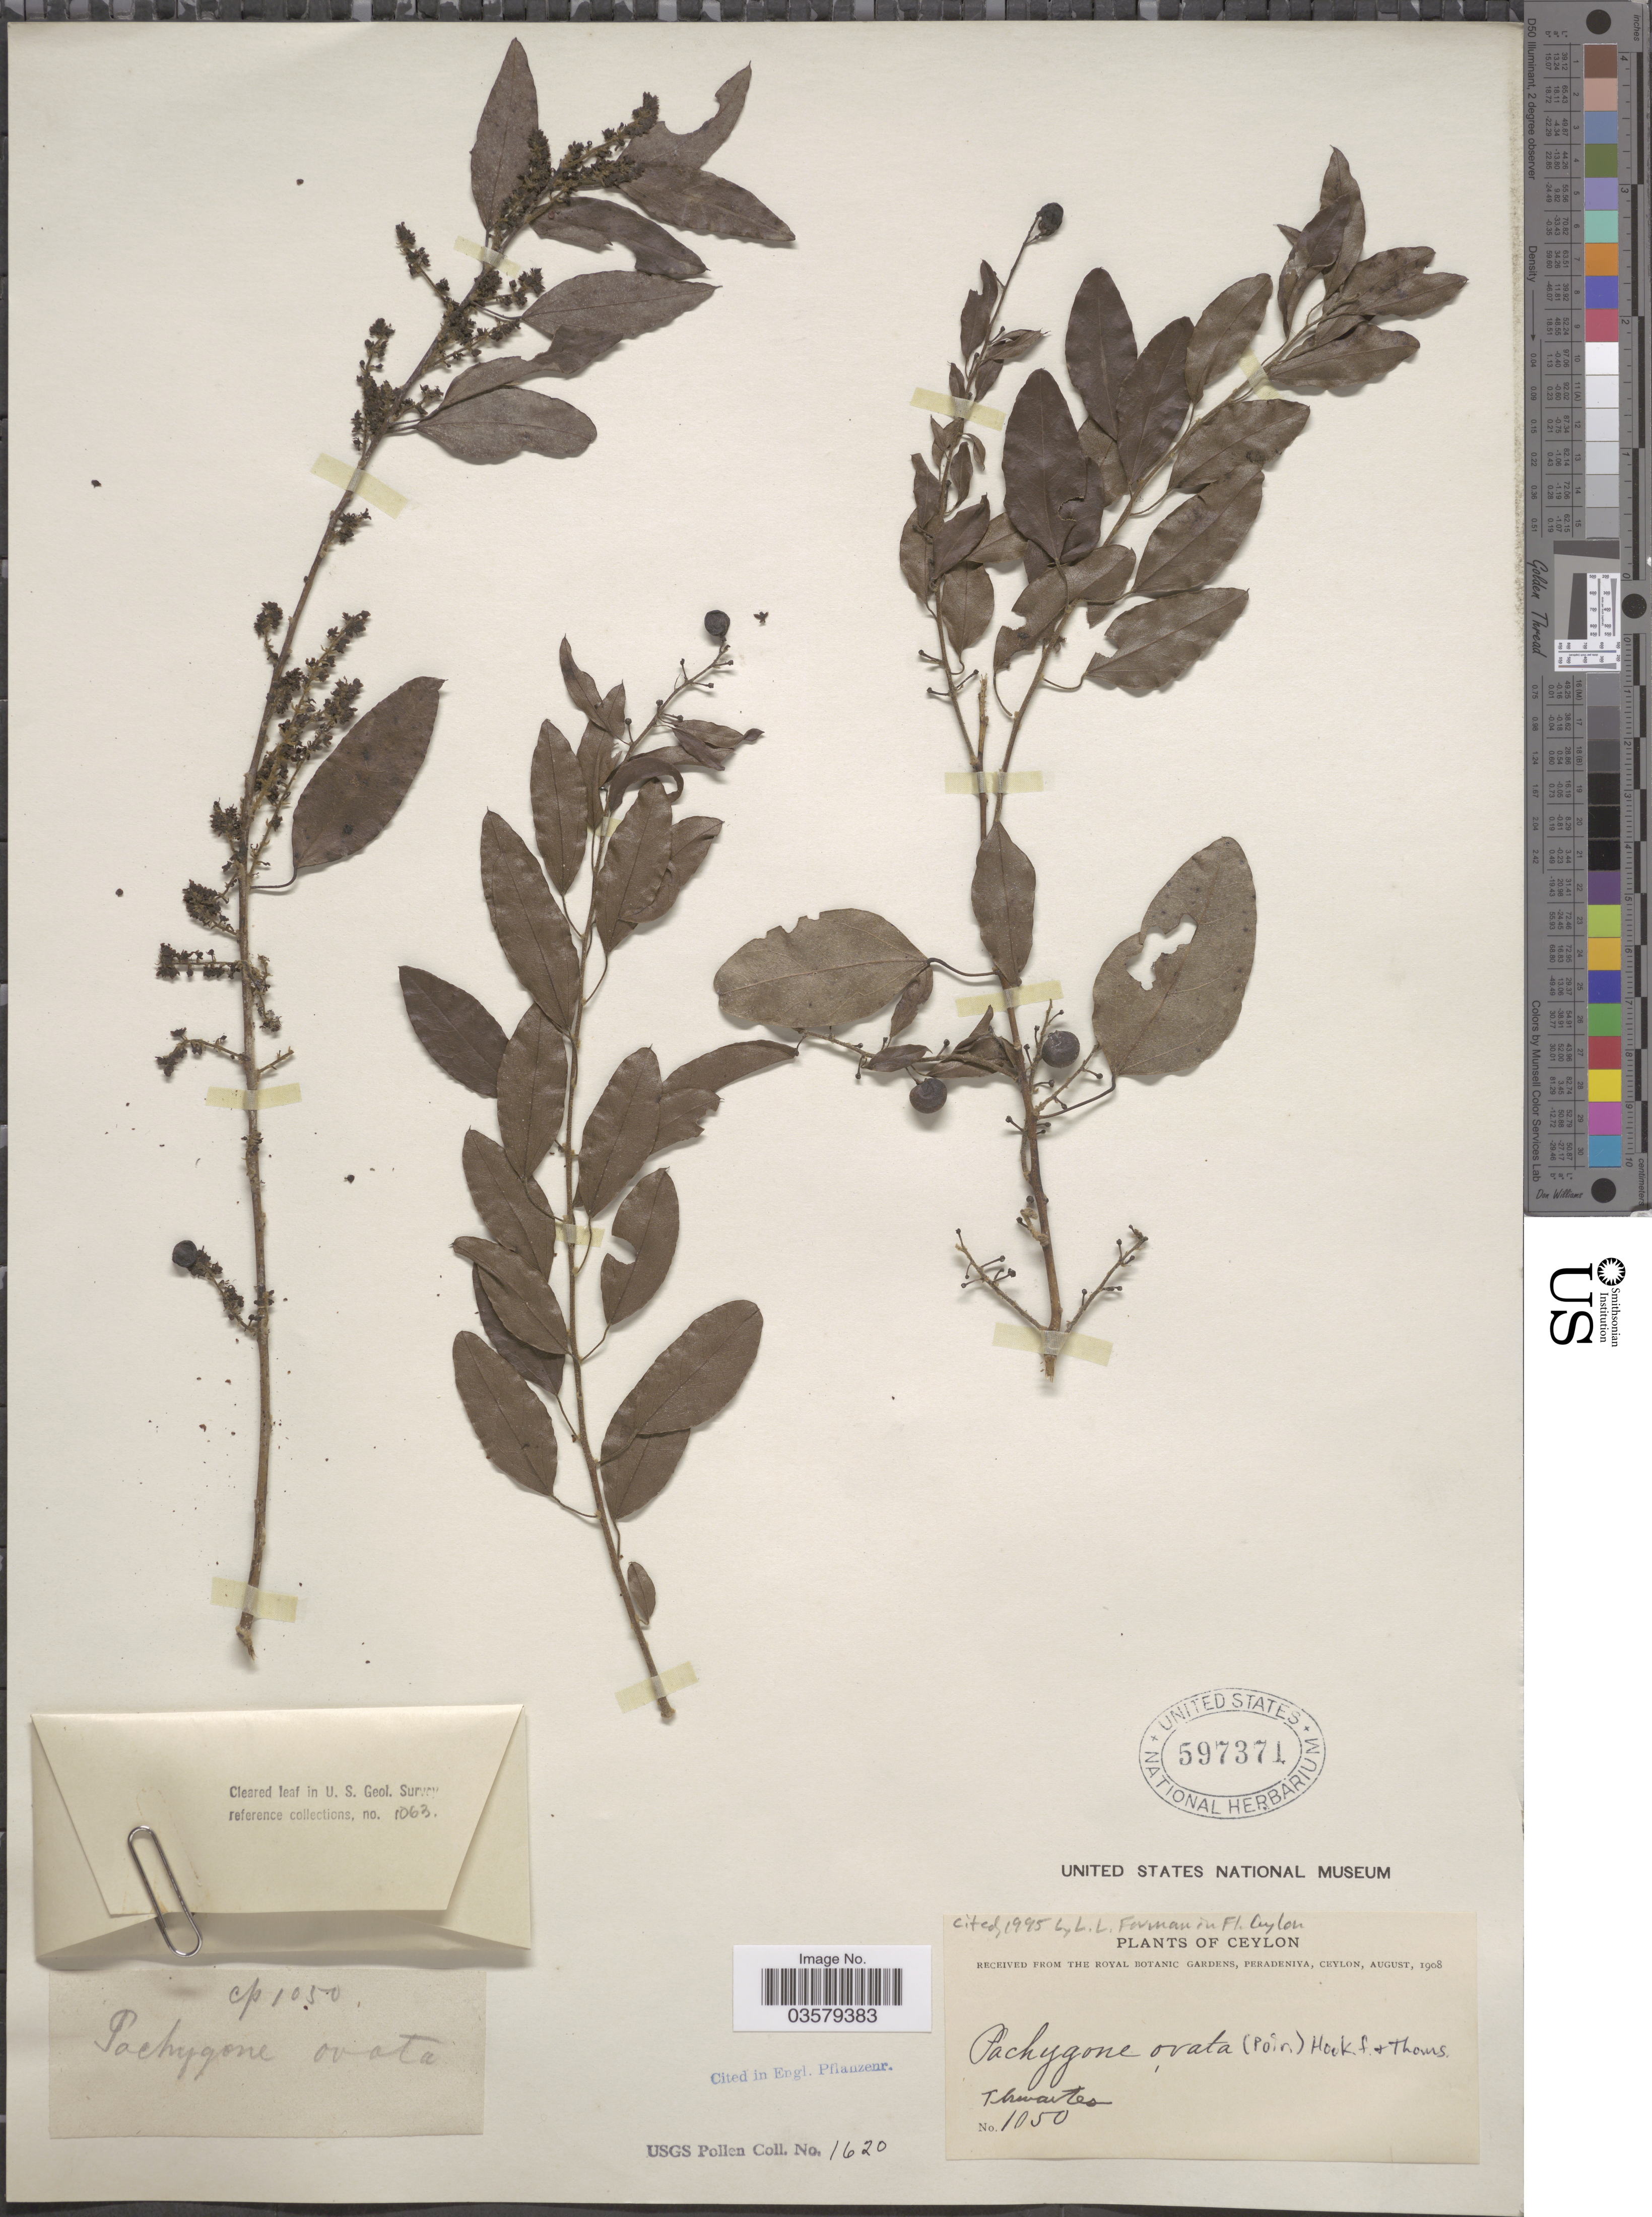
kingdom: Plantae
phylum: Tracheophyta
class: Magnoliopsida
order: Ranunculales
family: Menispermaceae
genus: Pachygone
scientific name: Pachygone ovata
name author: (Poir.) Diels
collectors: Thwaites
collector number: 1050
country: Sri Lanka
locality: Ceylon.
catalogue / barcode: US 597371